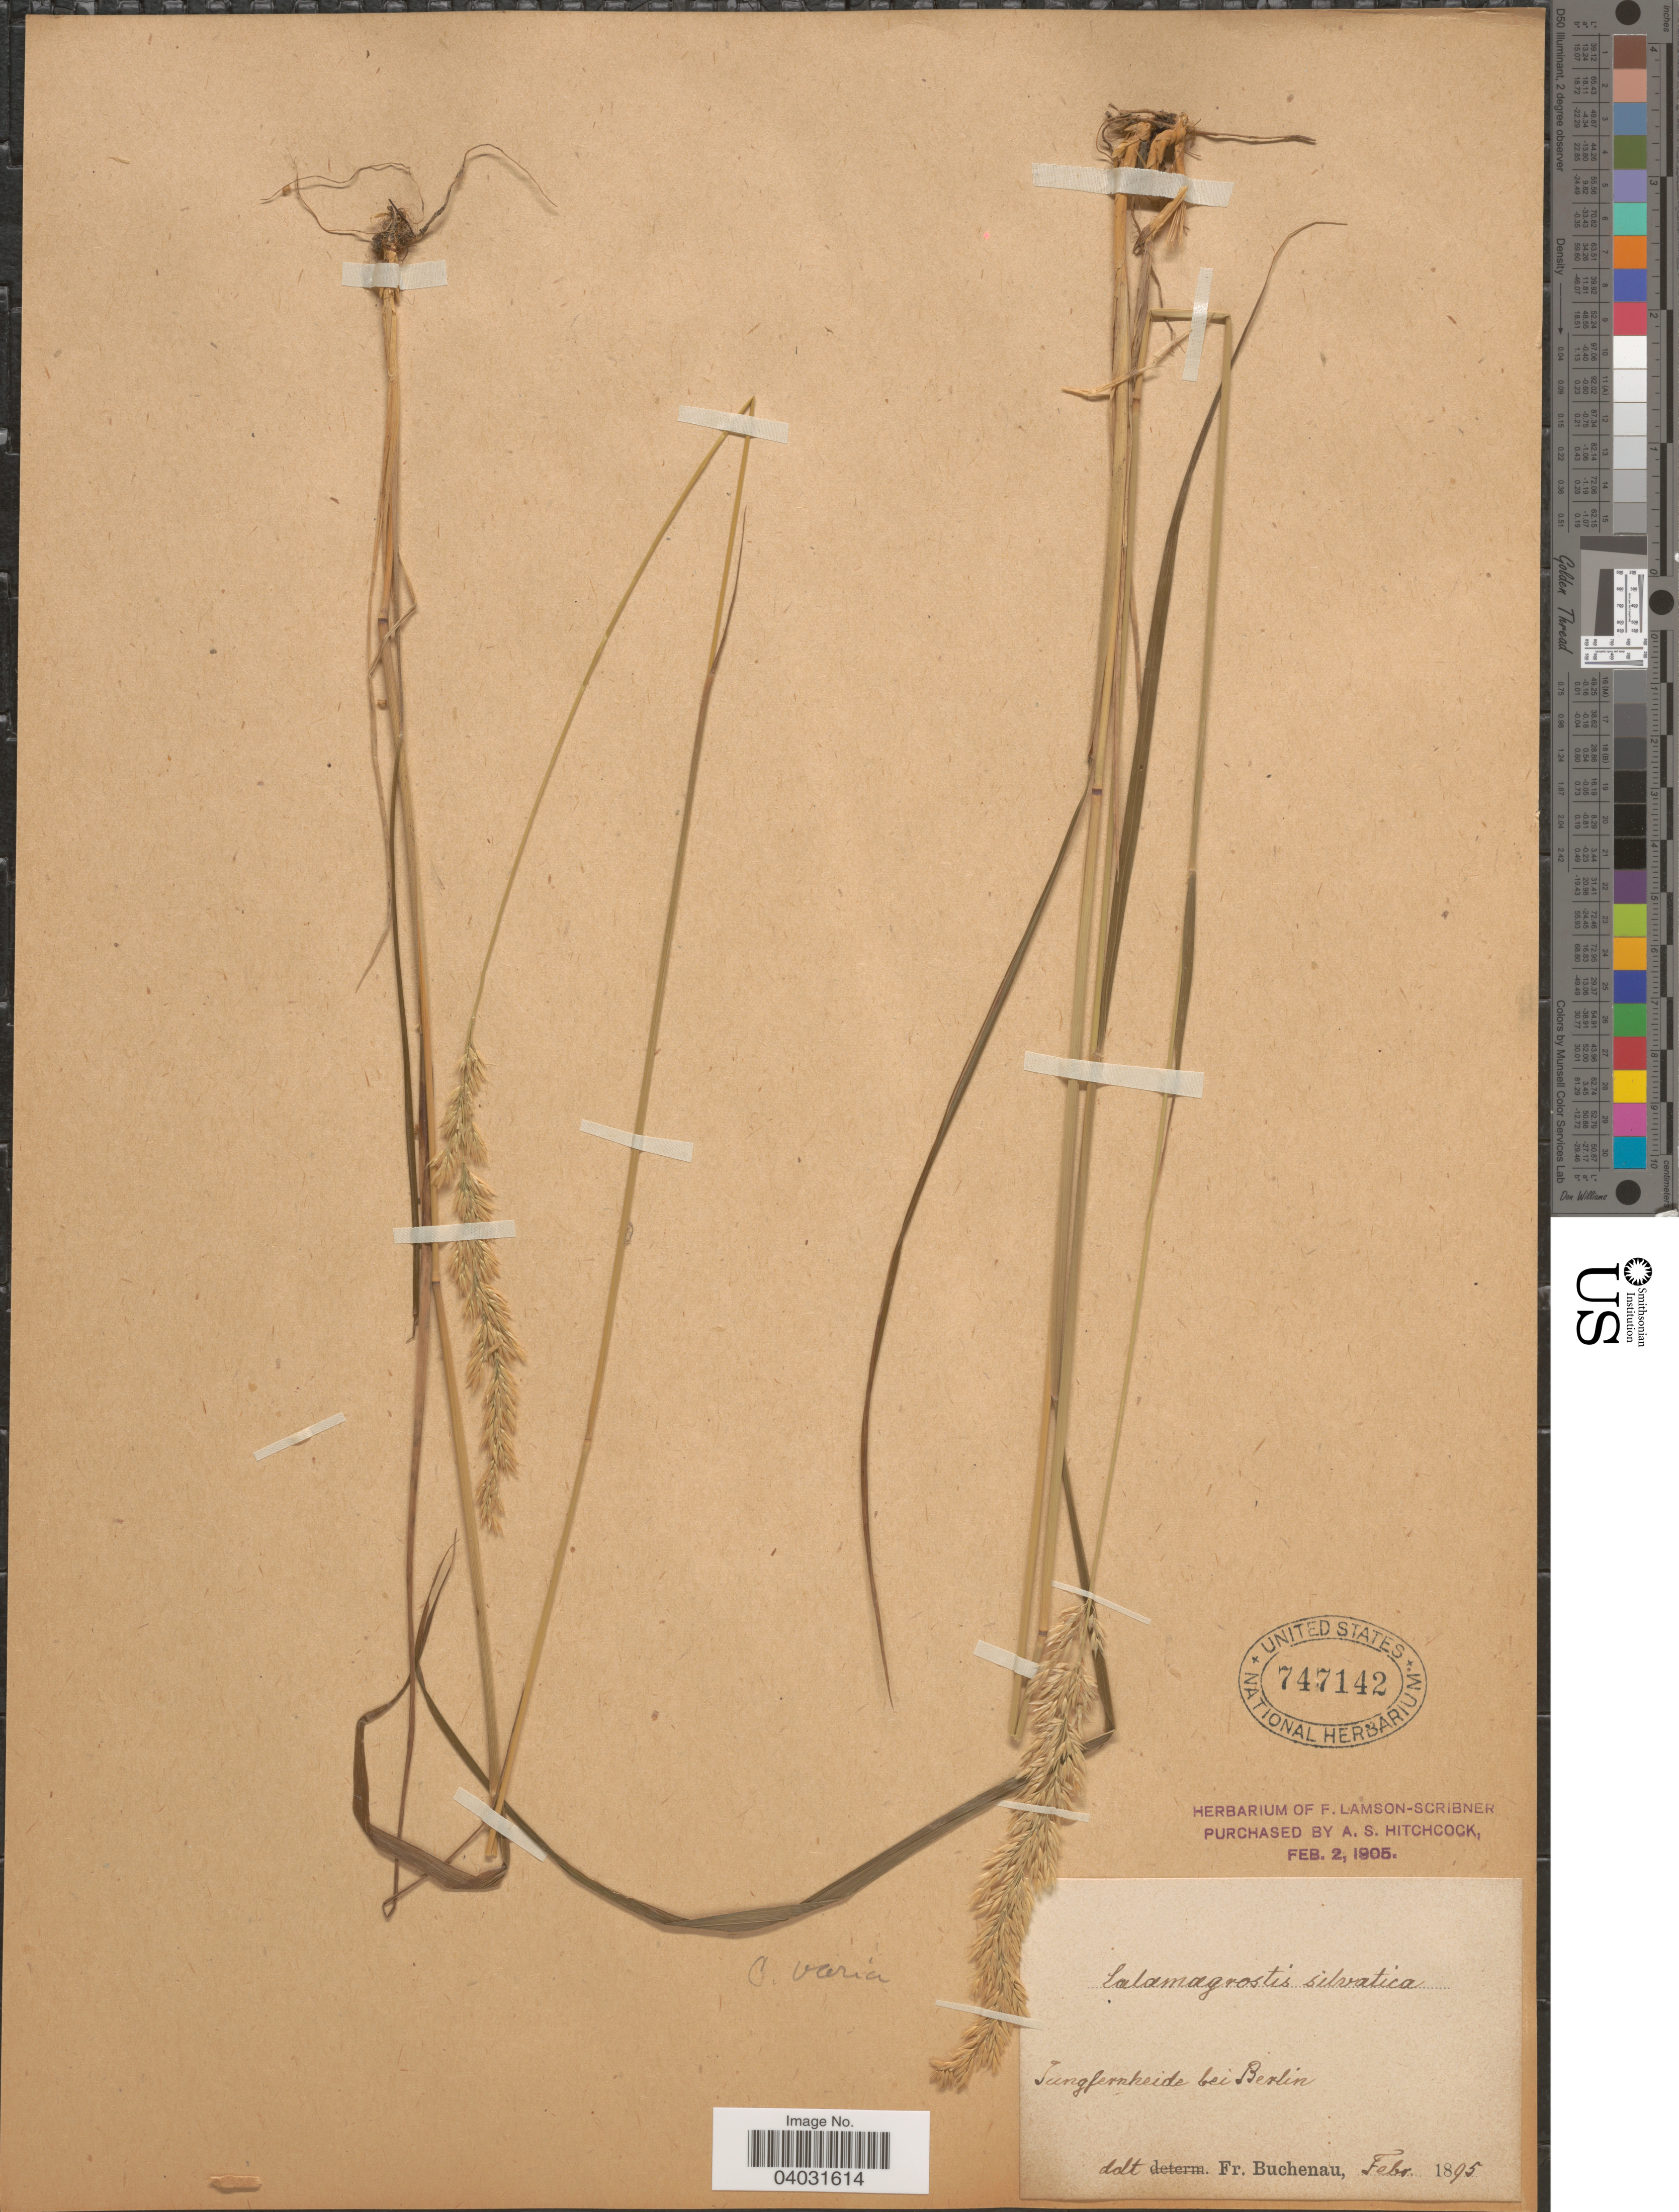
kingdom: Plantae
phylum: Tracheophyta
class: Liliopsida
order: Poales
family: Poaceae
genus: Calamagrostis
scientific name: Calamagrostis varia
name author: Host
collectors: F. Buchenau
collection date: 1895-02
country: Germany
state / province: Berlin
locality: Tungfernheide bei Berlin.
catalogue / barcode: US 747142